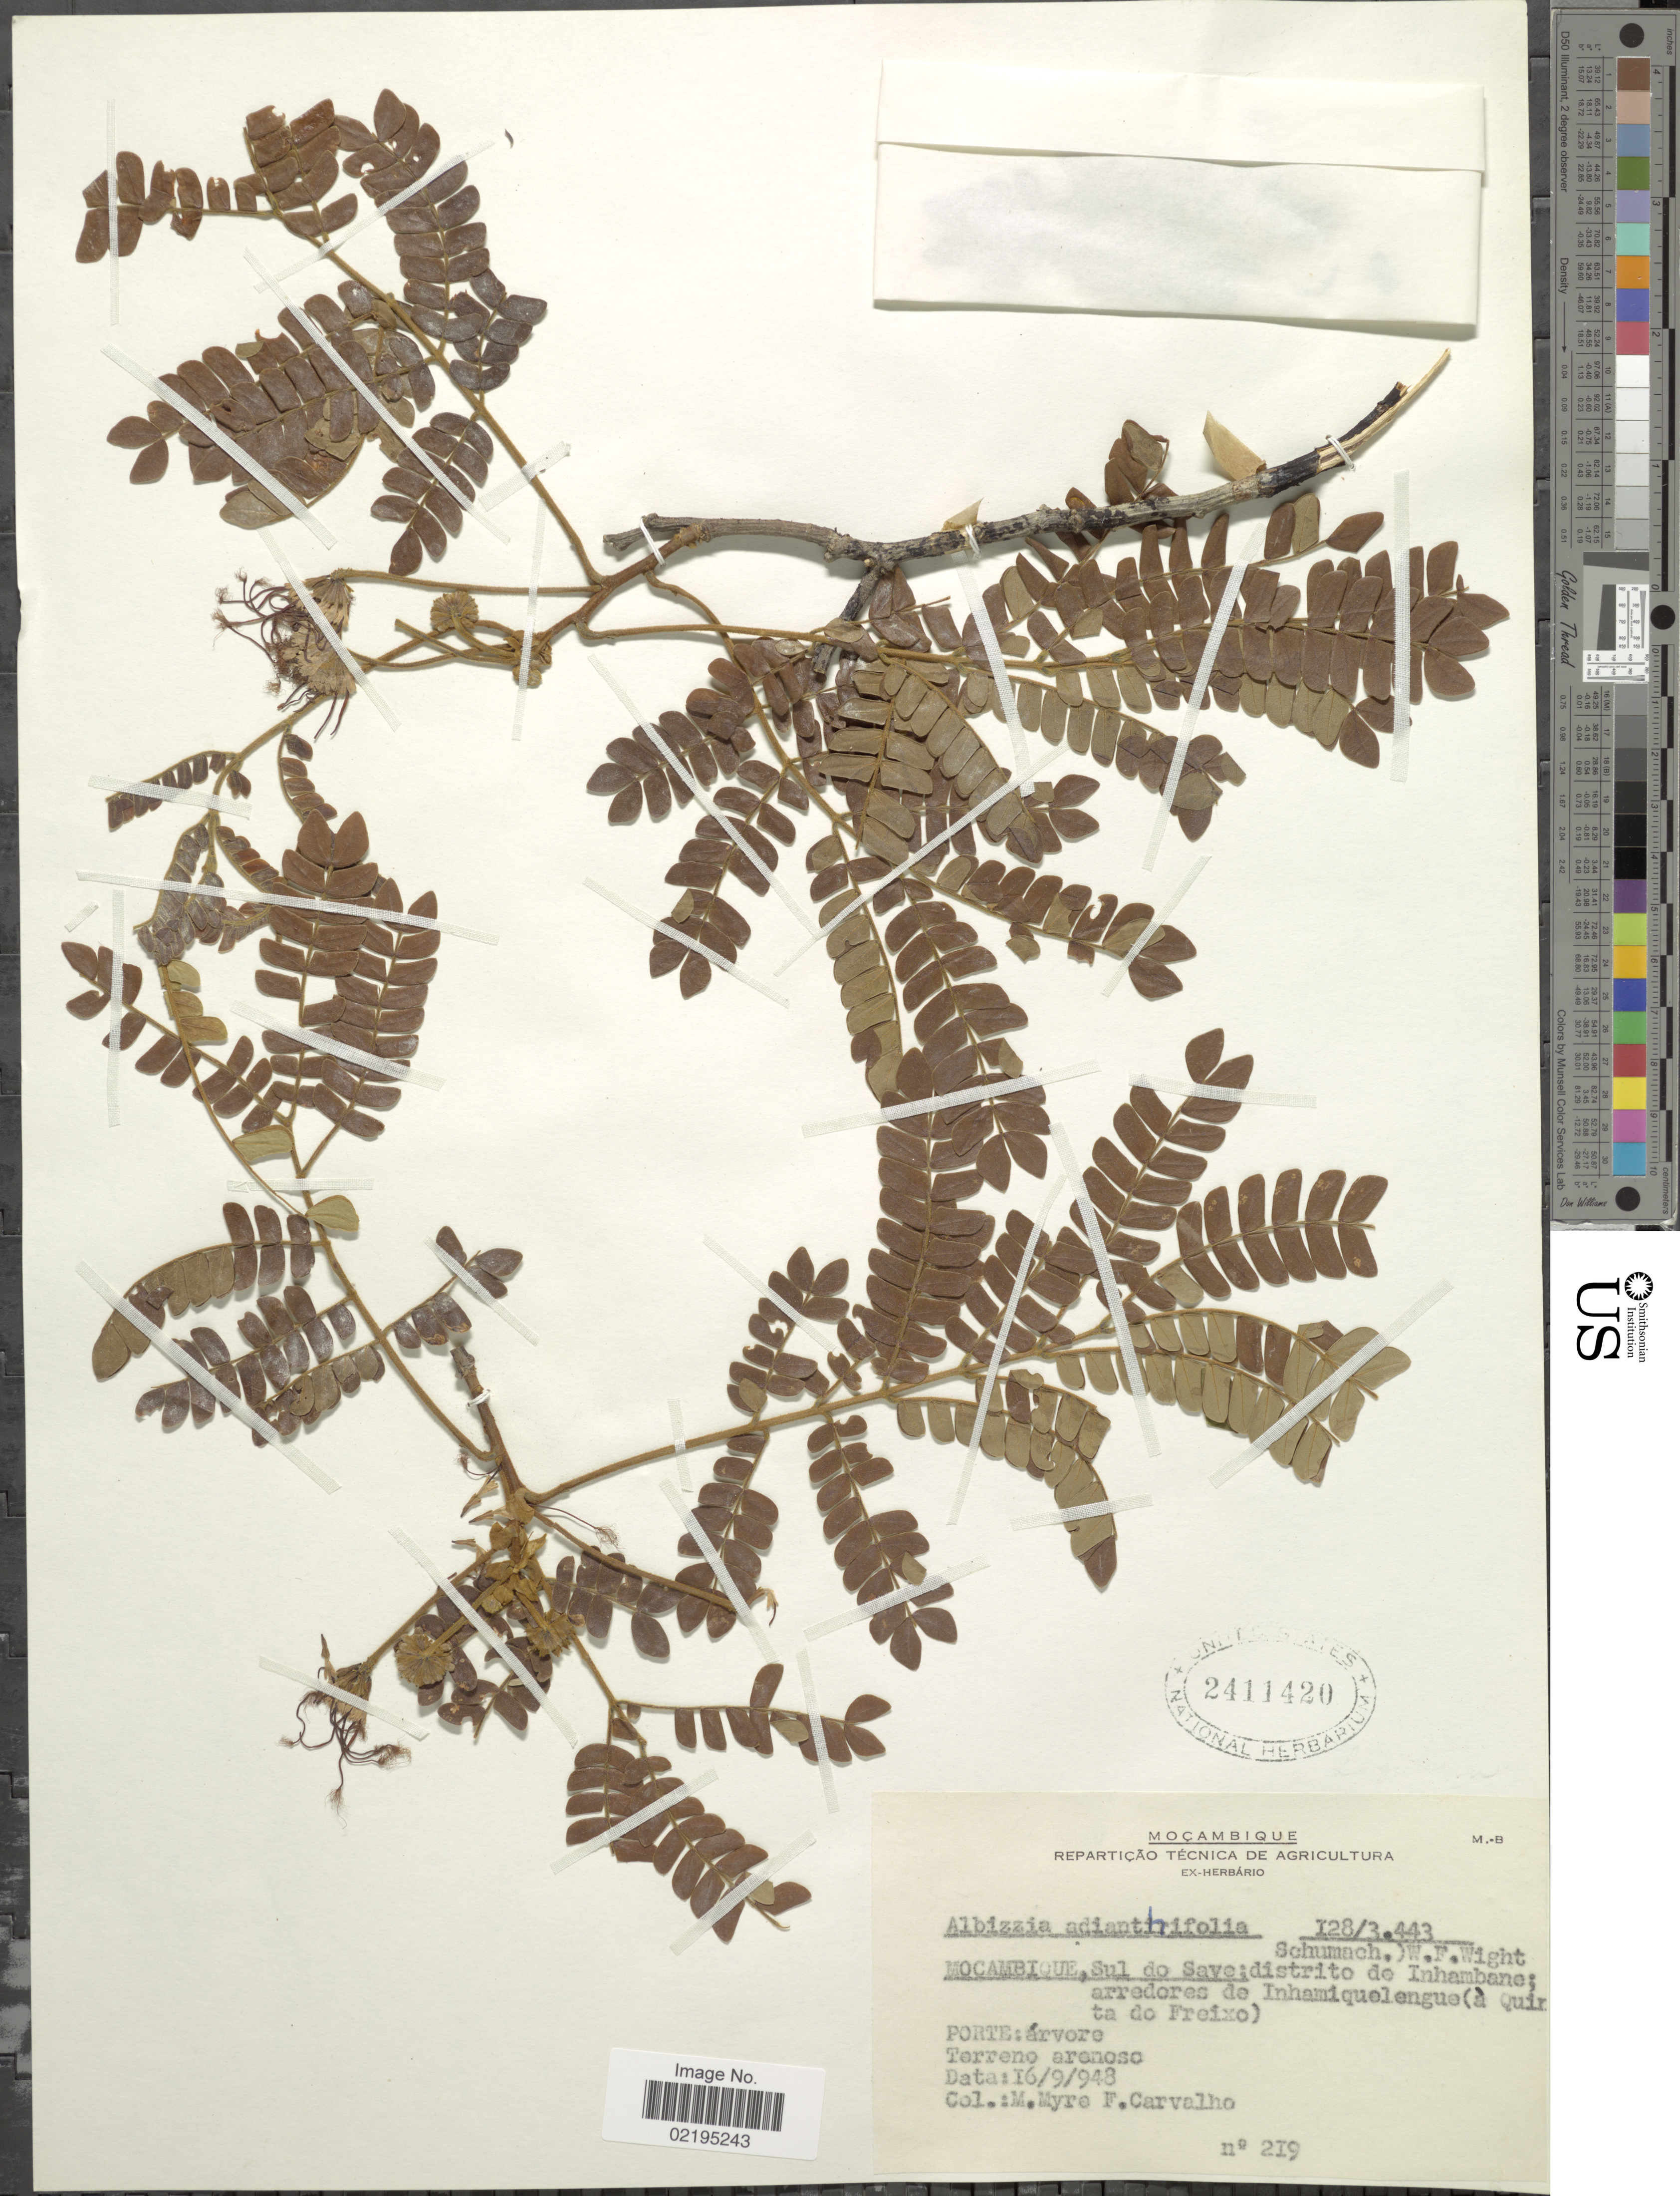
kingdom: Plantae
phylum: Tracheophyta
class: Magnoliopsida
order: Fabales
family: Fabaceae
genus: Albizia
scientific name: Albizia adianthifolia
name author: (Schumach.) W. Wight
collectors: Myre, M. & F. Carvalho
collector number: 219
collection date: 1948-09-16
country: Mozambique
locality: Mocambique, Sul do Save: distrito de Inhambane: arredores de Inhamiquelengue (a Quirta do Freixo), Porte: arvore, Terreno arenoso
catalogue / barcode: US 2411420